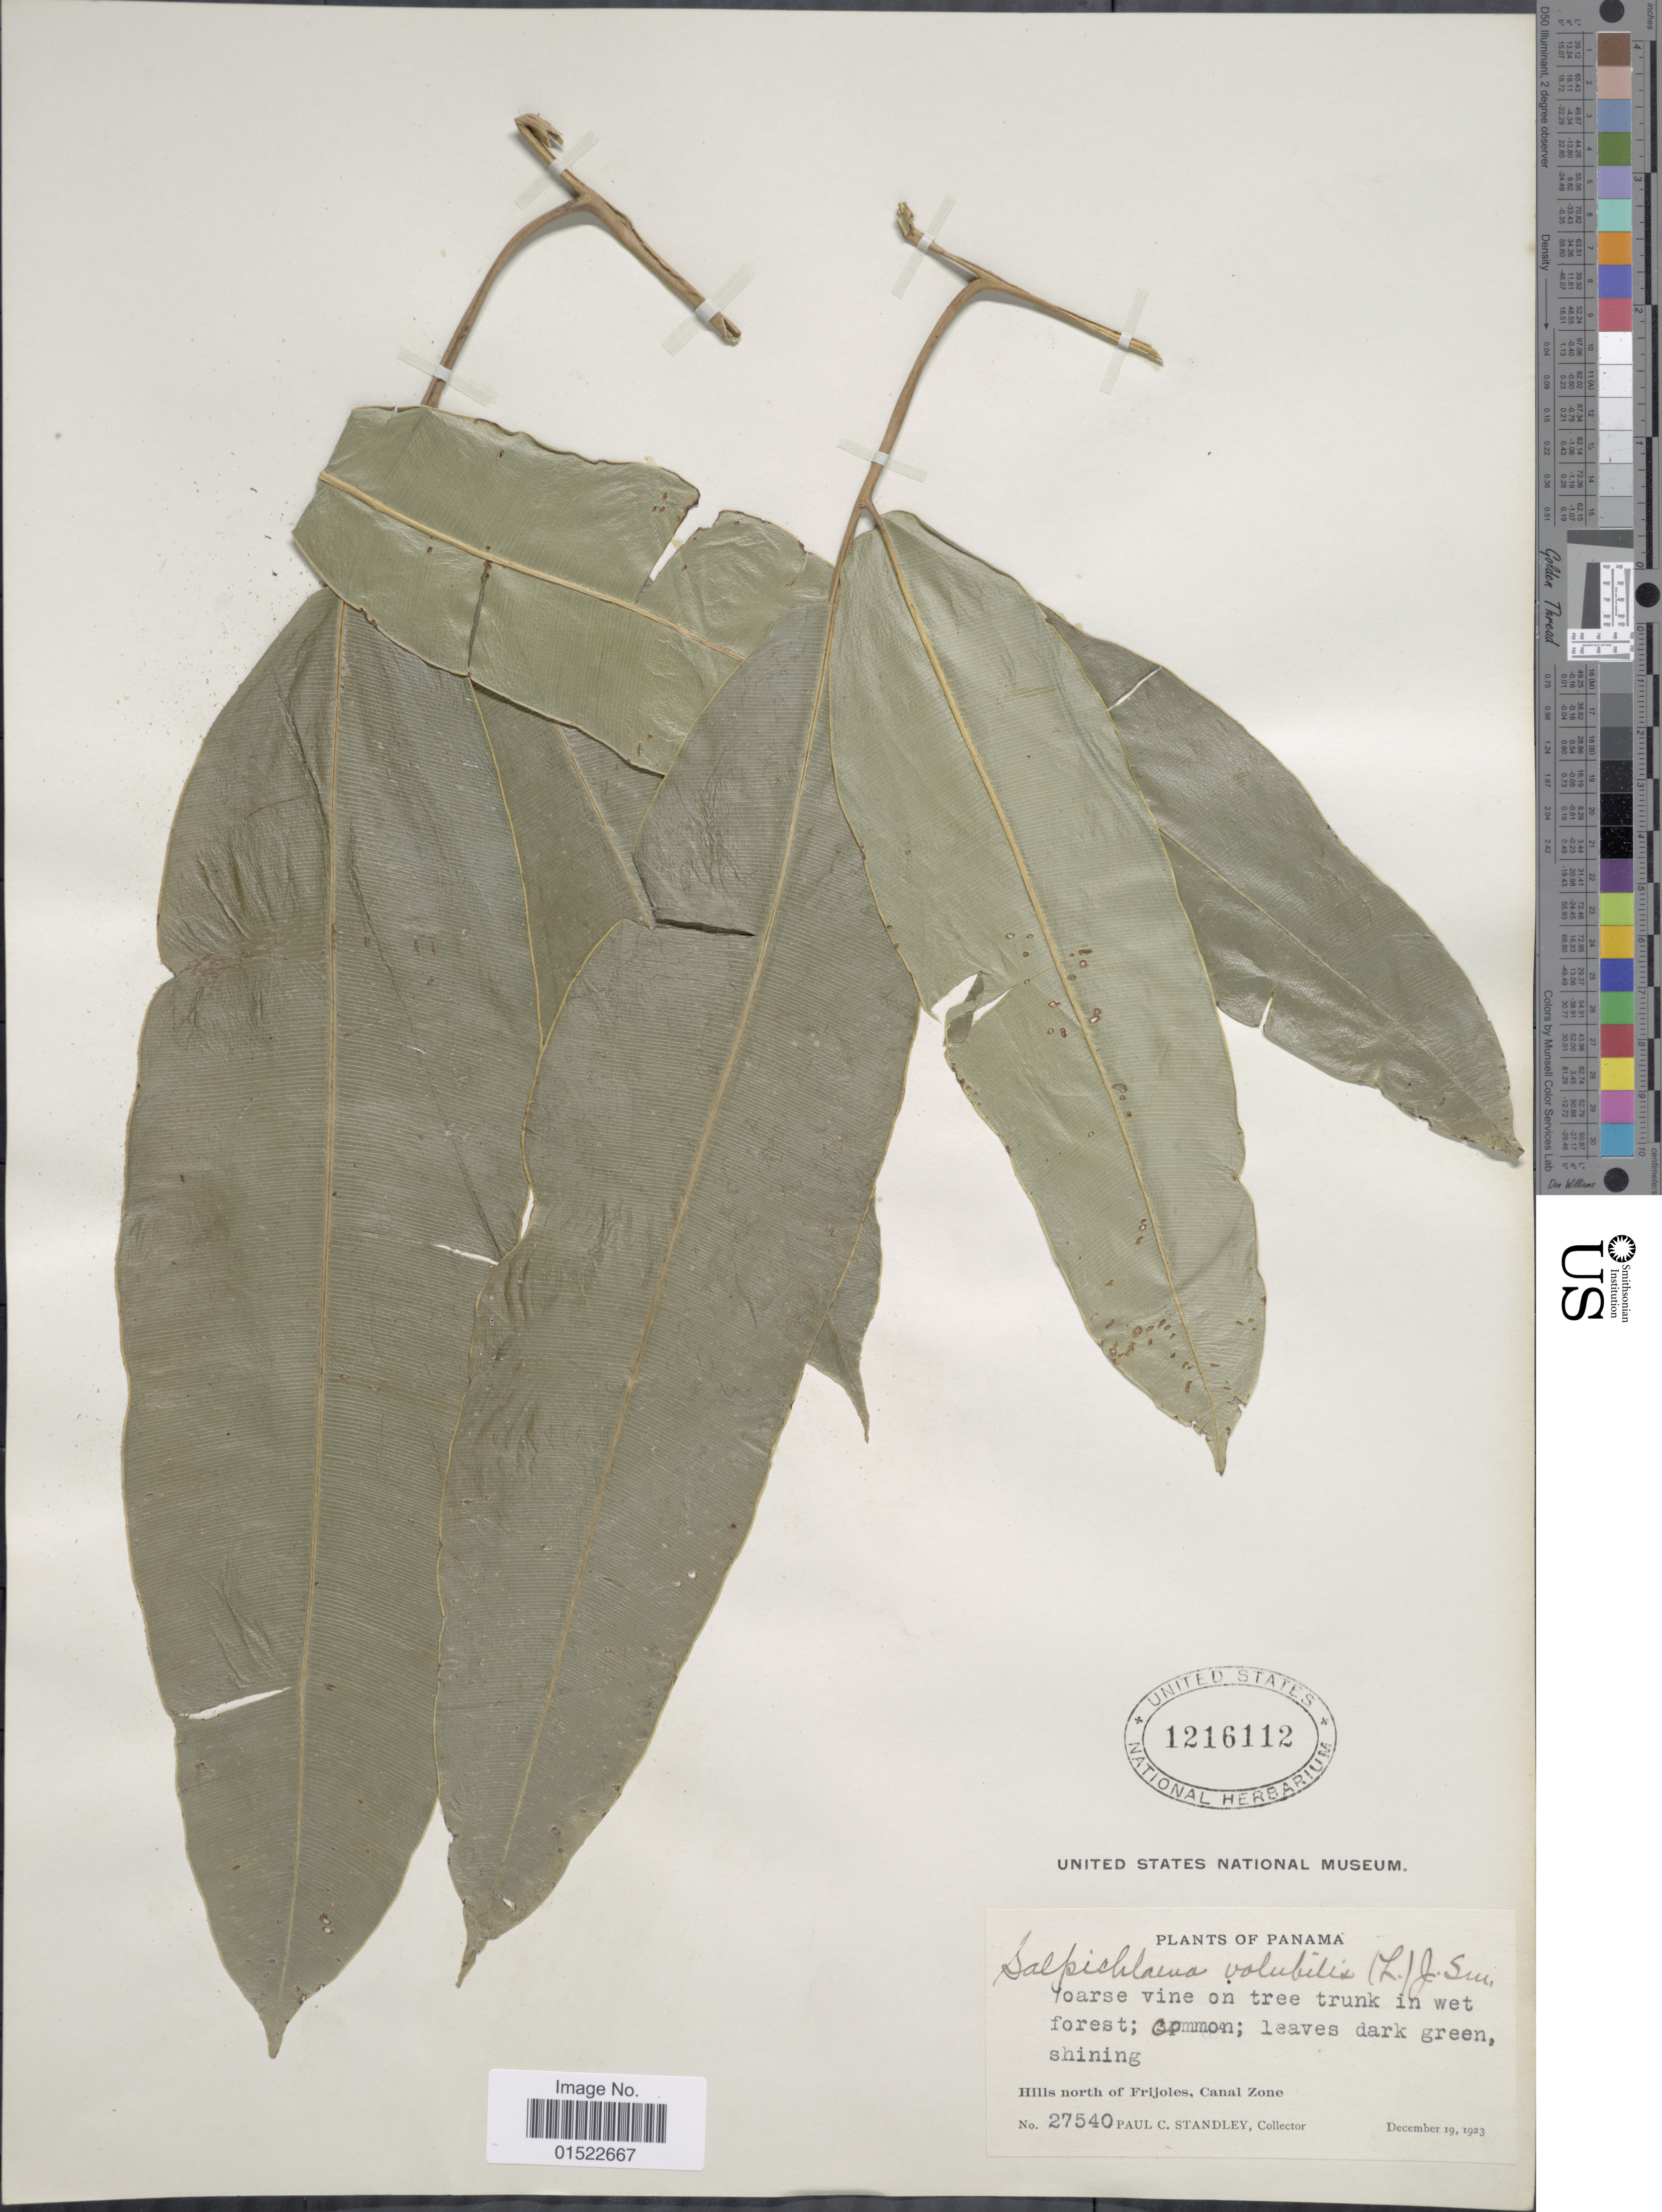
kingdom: Plantae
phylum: Tracheophyta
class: Polypodiopsida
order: Polypodiales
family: Blechnaceae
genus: Salpichlaena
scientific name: Salpichlaena volubilis subsp. volubilis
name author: (Kaulf.) J. Sm.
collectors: P. C. Standley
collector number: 27540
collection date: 1923-12-19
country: Panama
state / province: Colón / Panamá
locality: Hills north of Frijoles, Canal Zone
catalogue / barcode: US 1216112